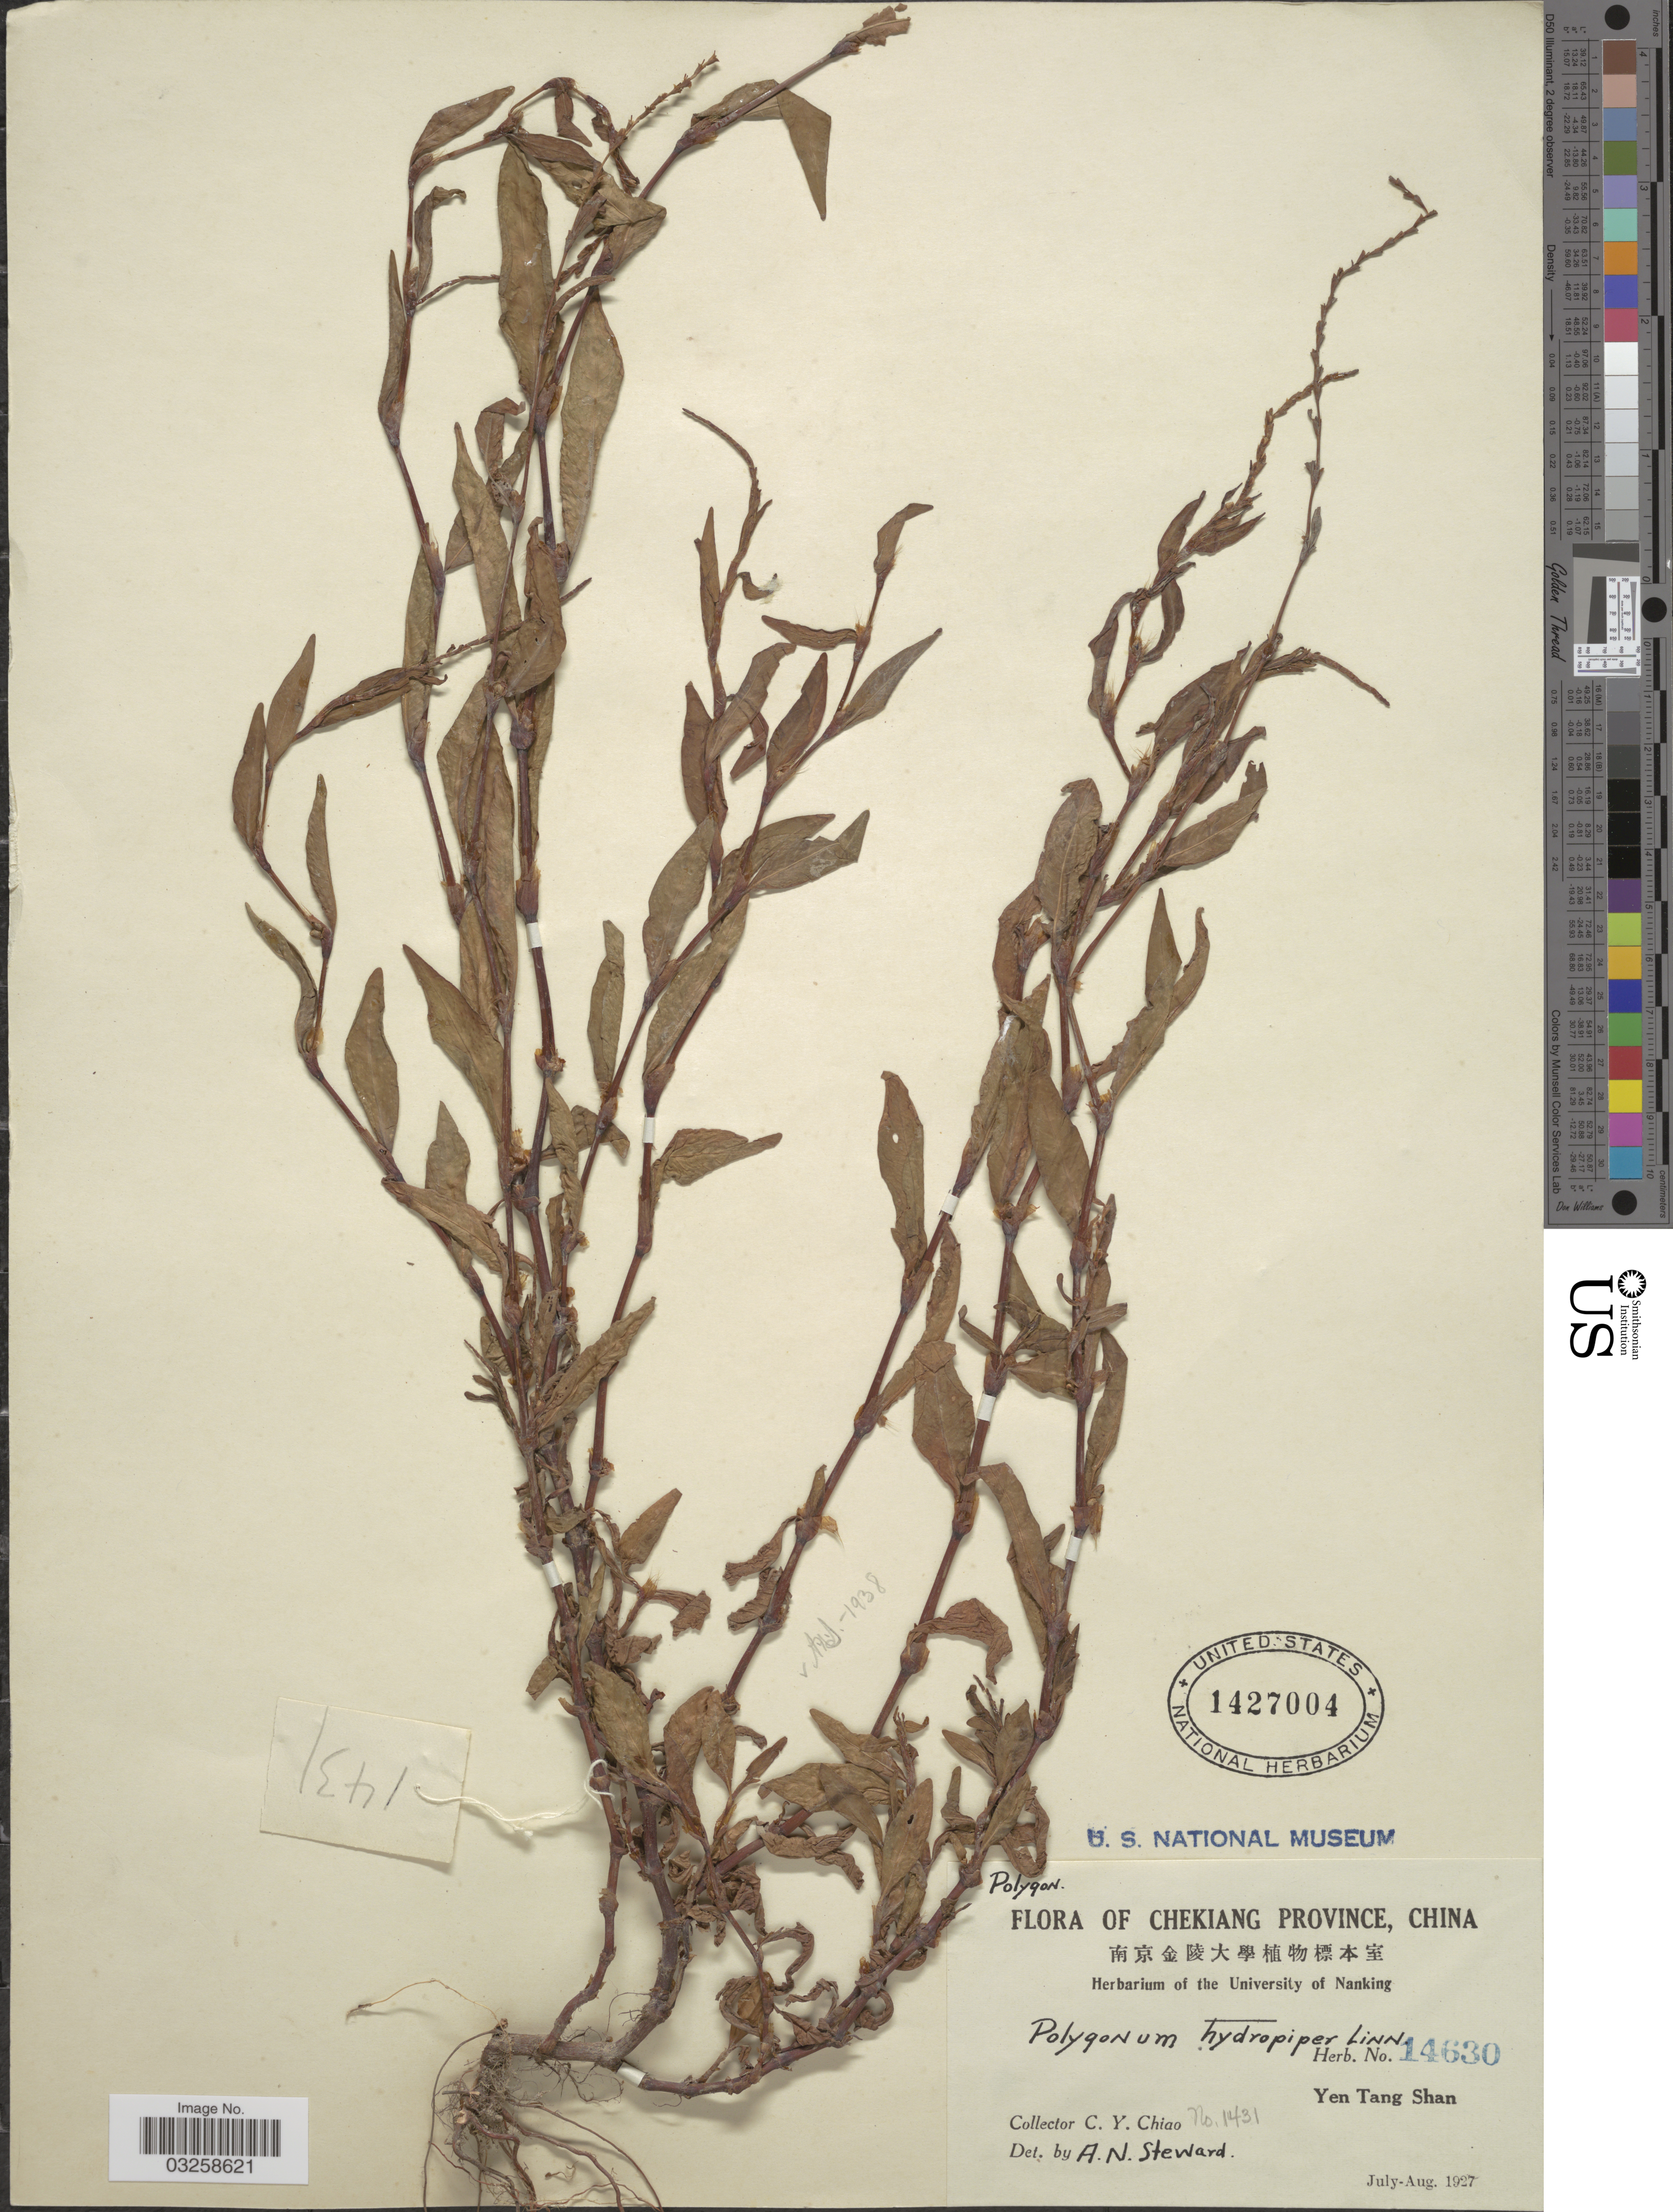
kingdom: Plantae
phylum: Tracheophyta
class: Magnoliopsida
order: Caryophyllales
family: Polygonaceae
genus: Polygonum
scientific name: Polygonum hydropiper var. hydropiper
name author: L.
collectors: C. Y. Chiao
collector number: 1431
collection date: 1927-07/1927-08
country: China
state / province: Zhejiang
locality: Chekiang Province. Yen Tang Shan.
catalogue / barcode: US 1427004